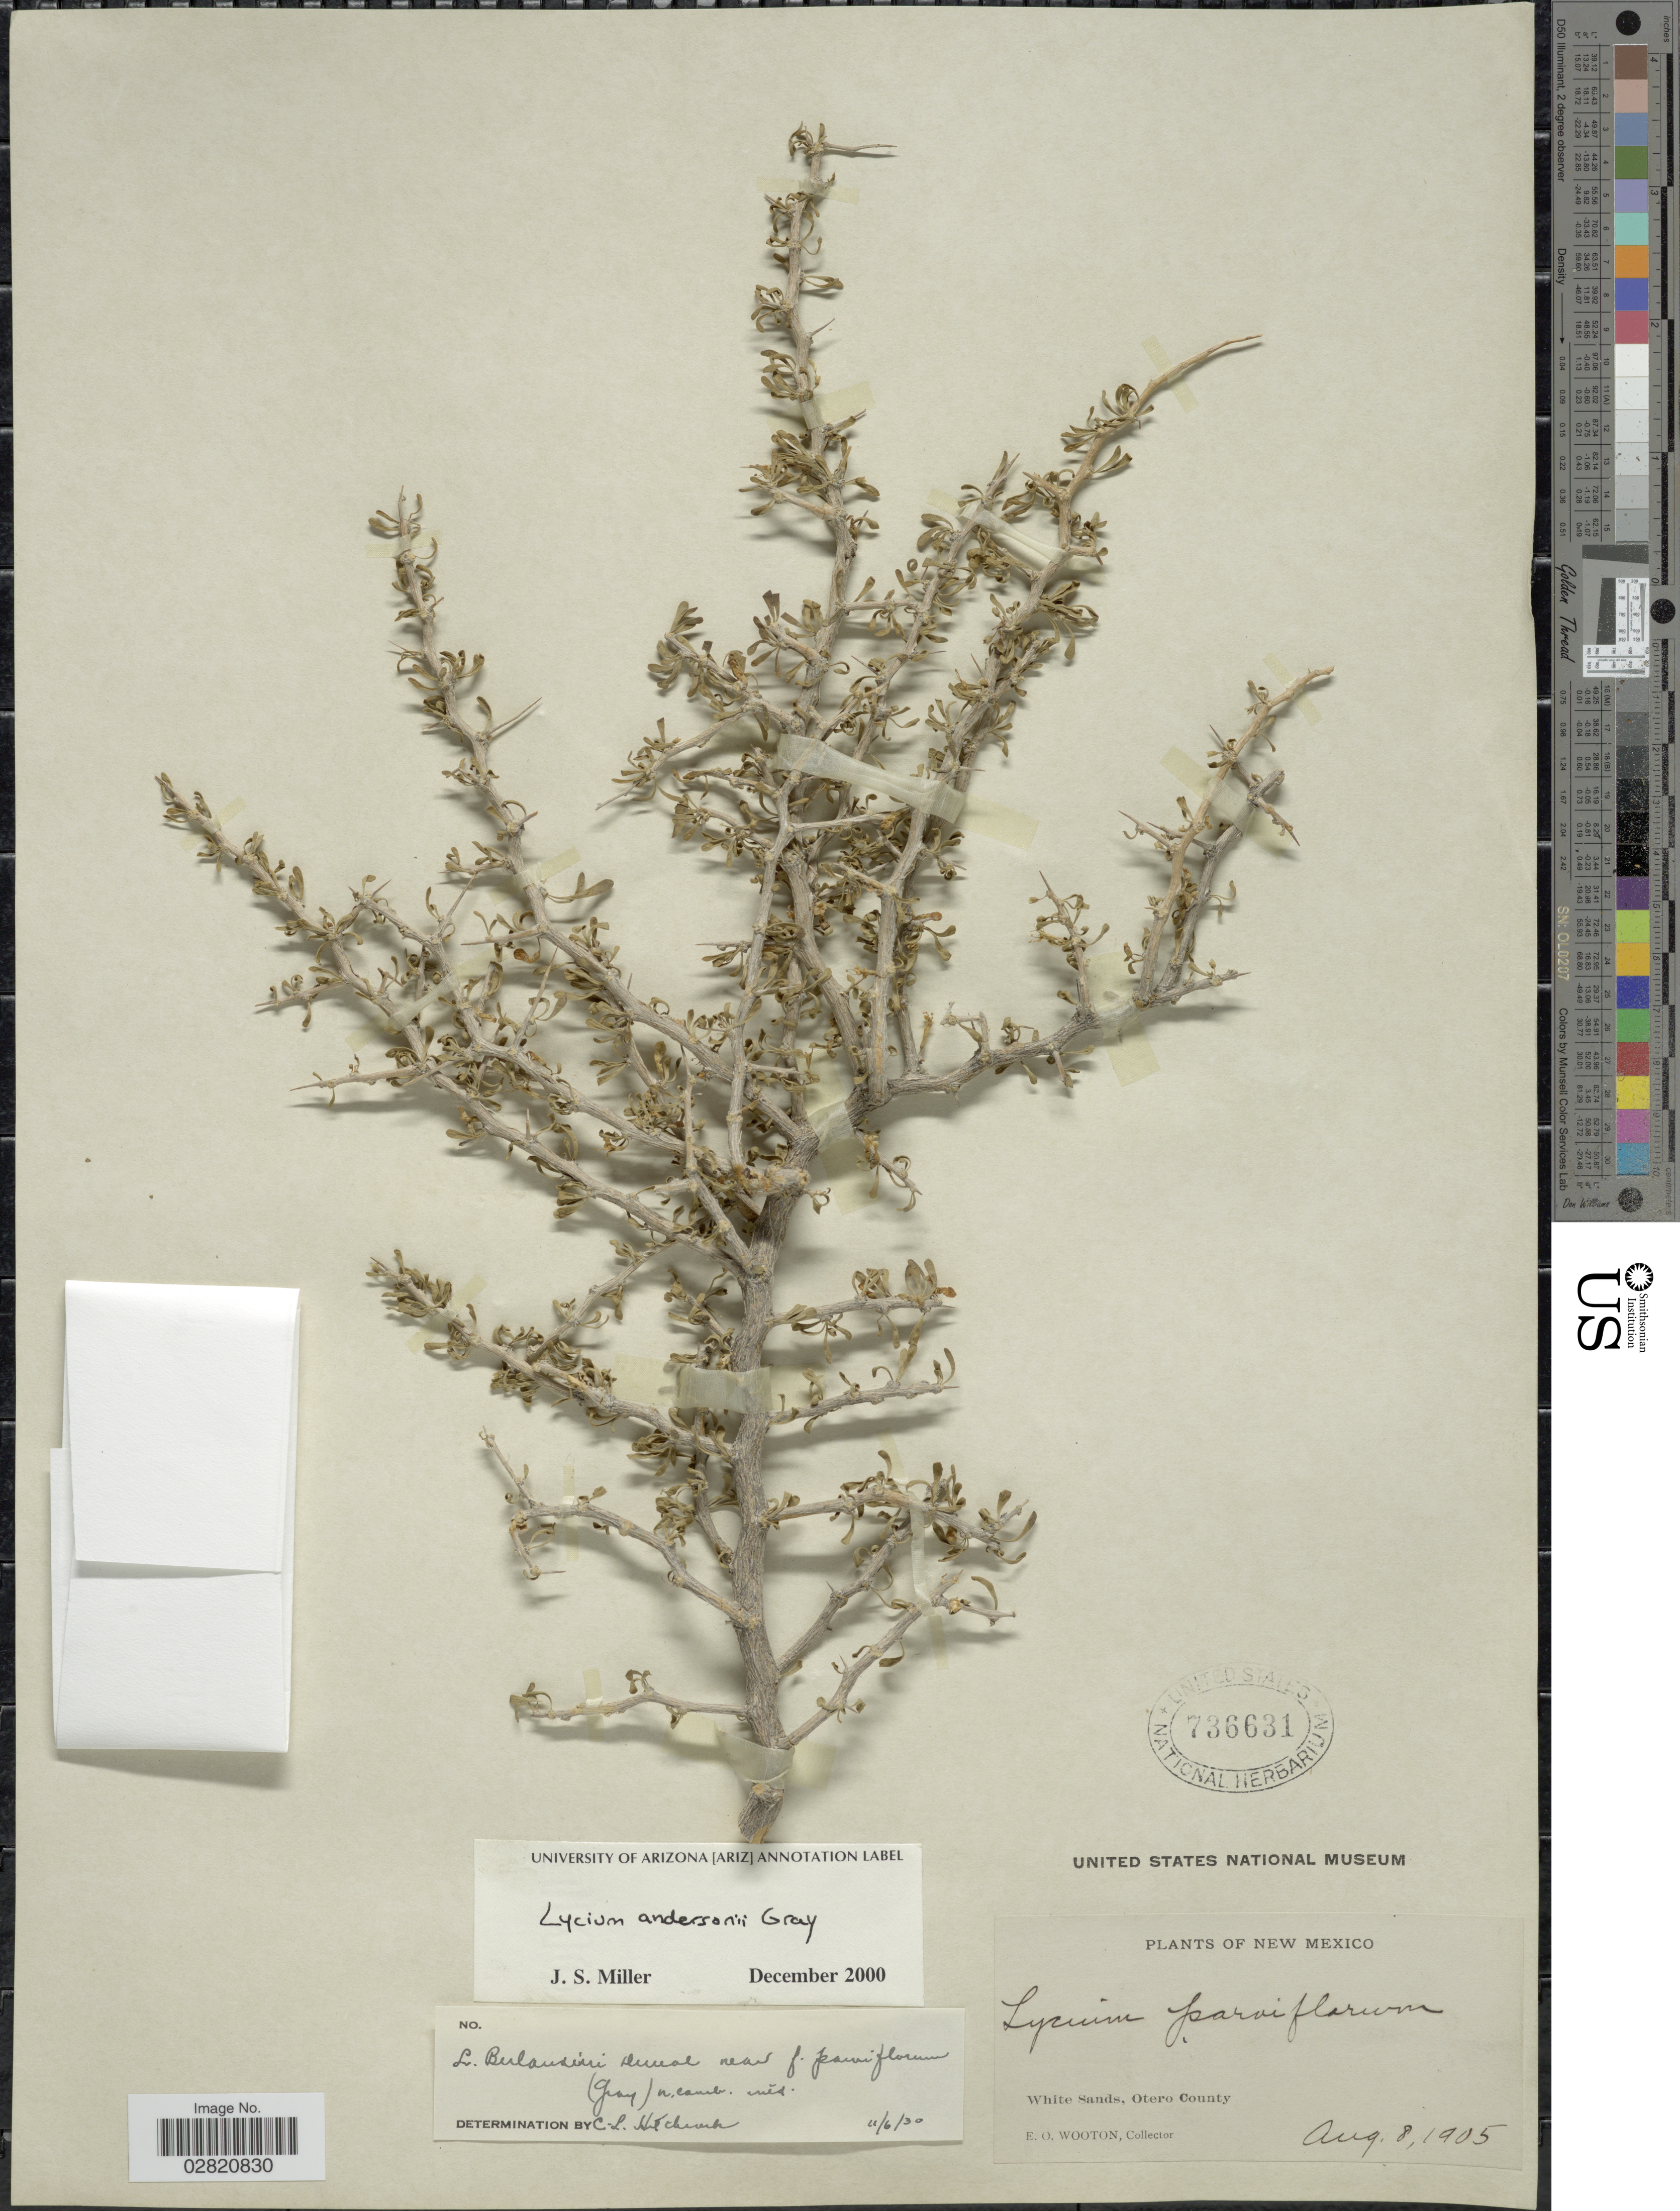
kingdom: Plantae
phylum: Tracheophyta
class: Magnoliopsida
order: Solanales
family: Solanaceae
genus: Lycium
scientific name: Lycium andersonii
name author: A. Gray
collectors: E. O. Wooton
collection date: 1905-08-08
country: United States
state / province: New Mexico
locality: White Sands, Otero County.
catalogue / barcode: US 736631